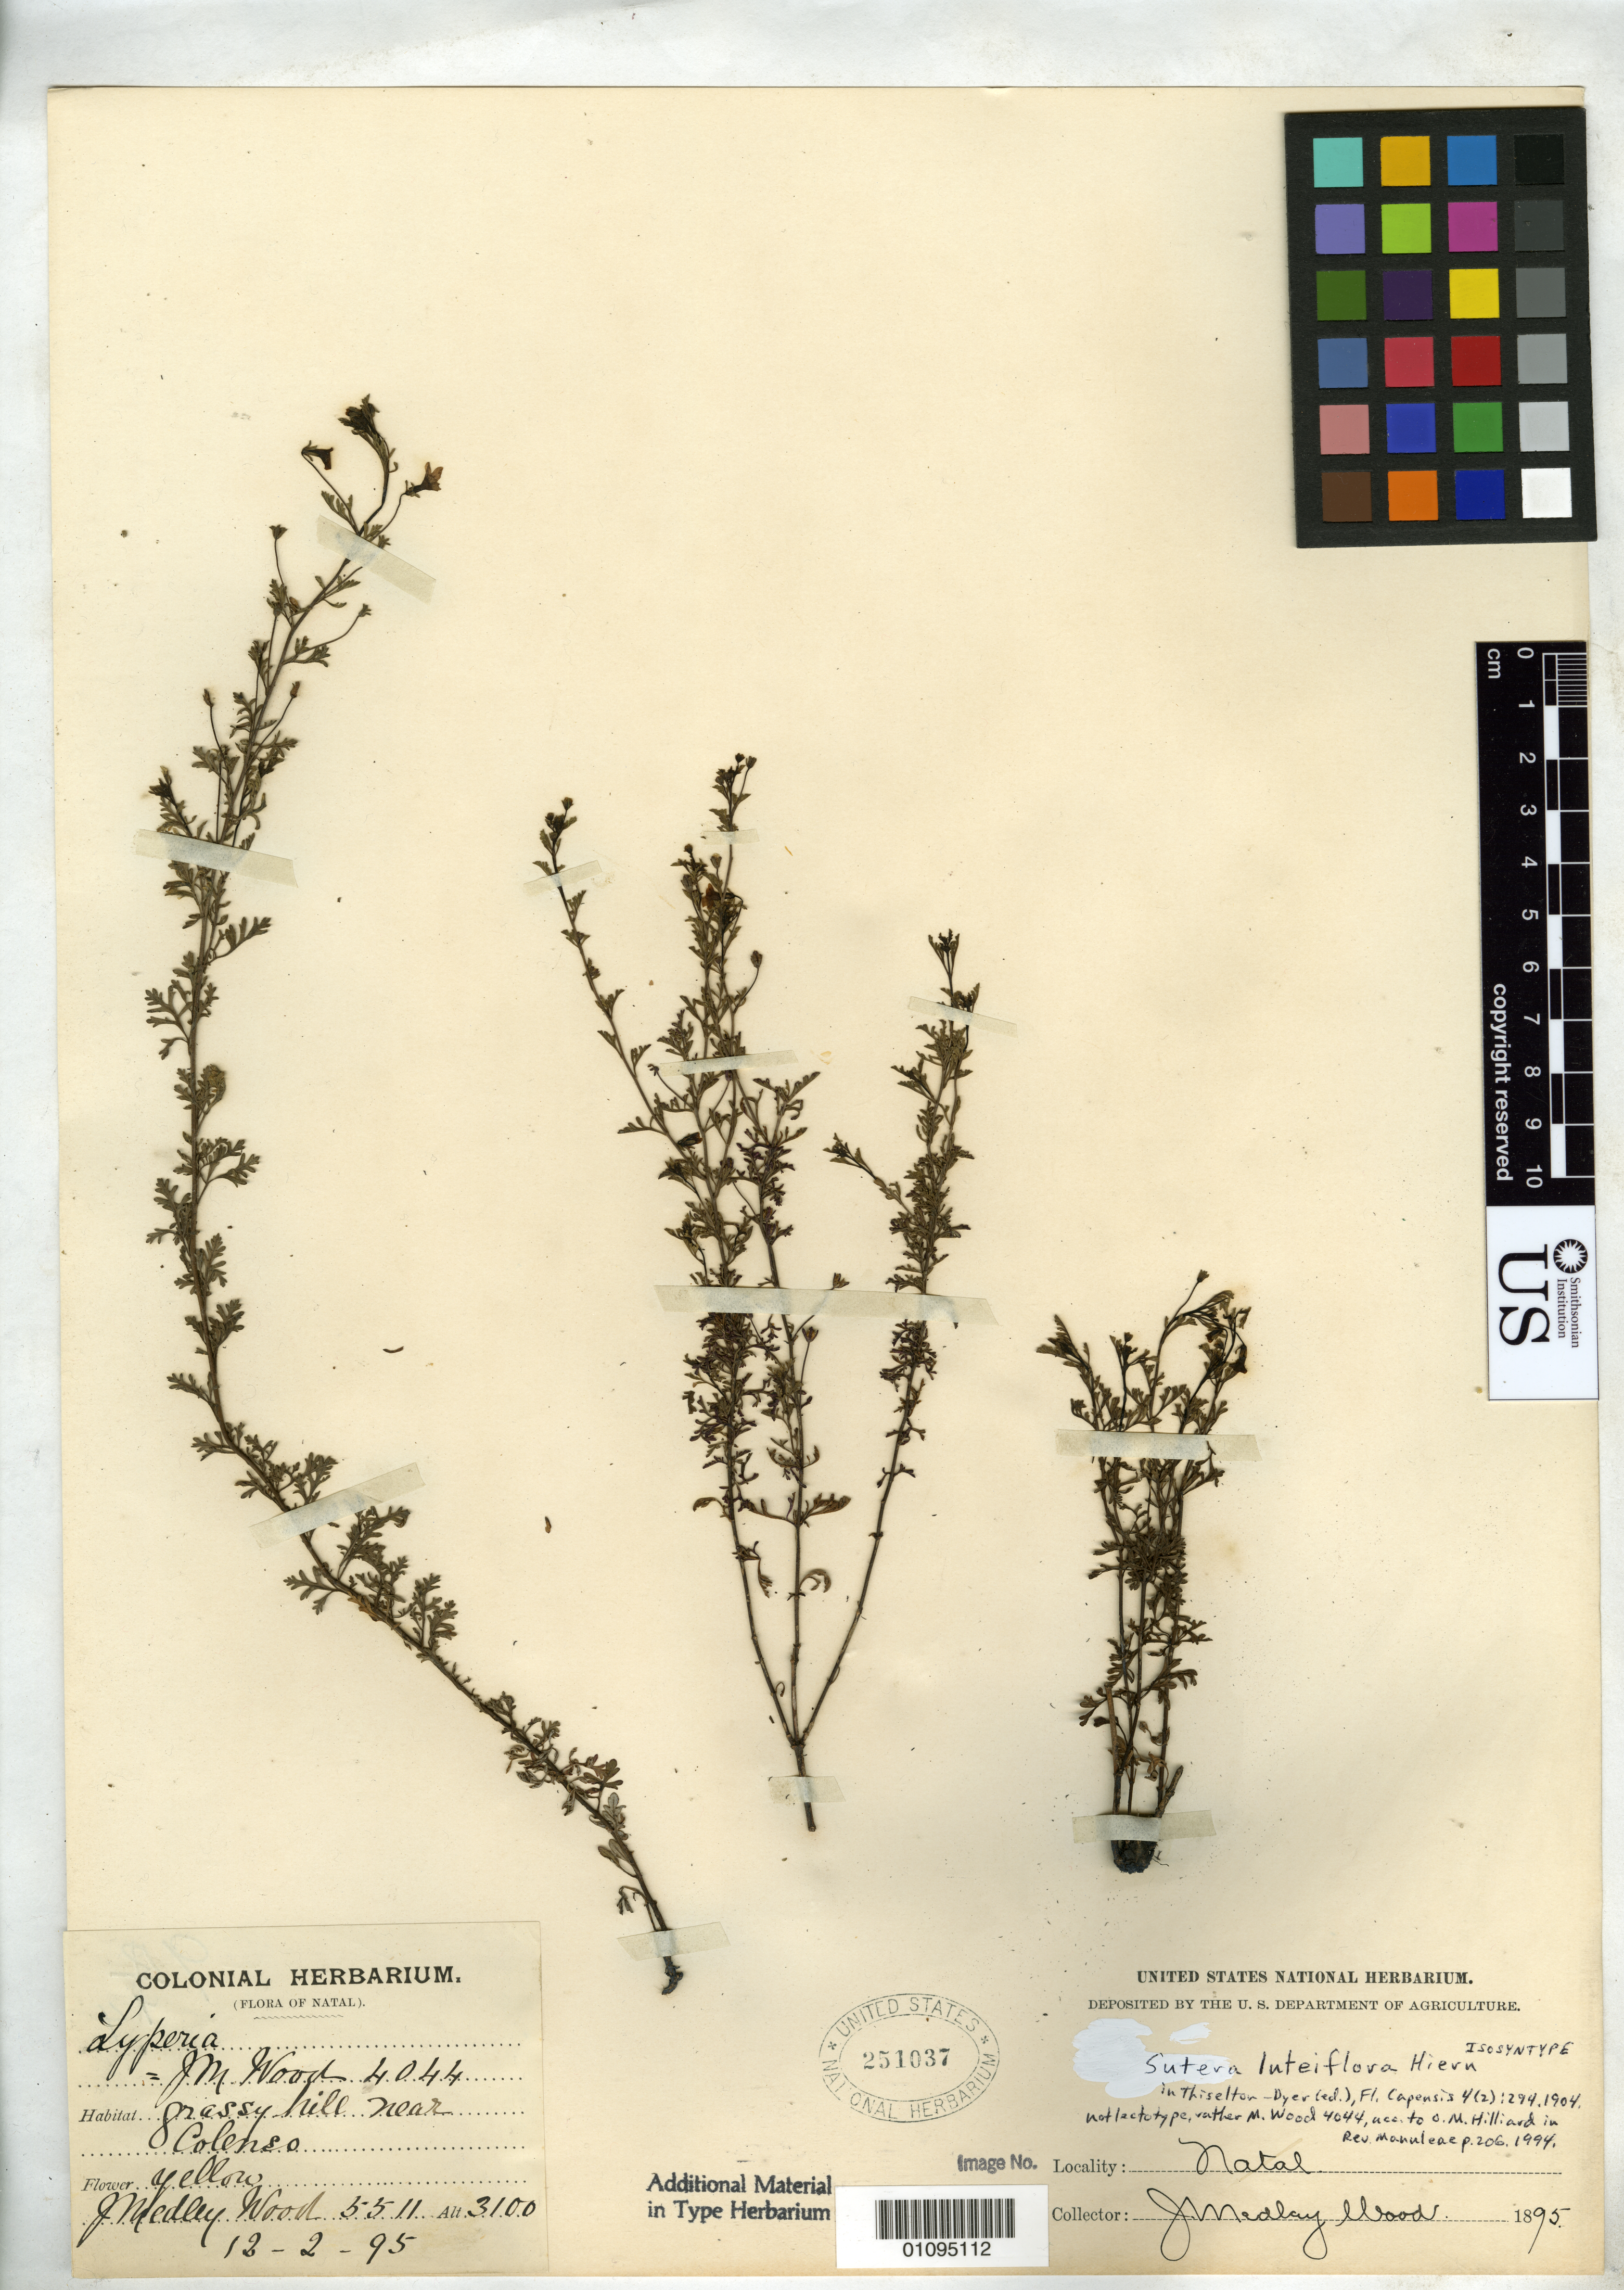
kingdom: Plantae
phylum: Tracheophyta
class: Magnoliopsida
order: Lamiales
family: Scrophulariaceae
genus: Sutera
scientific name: Sutera luteiflora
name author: Hiern in Dyer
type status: Isosyntype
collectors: J. M. Wood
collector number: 5511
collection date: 1895-02-12 or 1895-12-02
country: South Africa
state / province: KwaZulu-Natal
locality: Near Coleneo.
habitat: Grass hill.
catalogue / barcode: US 251037